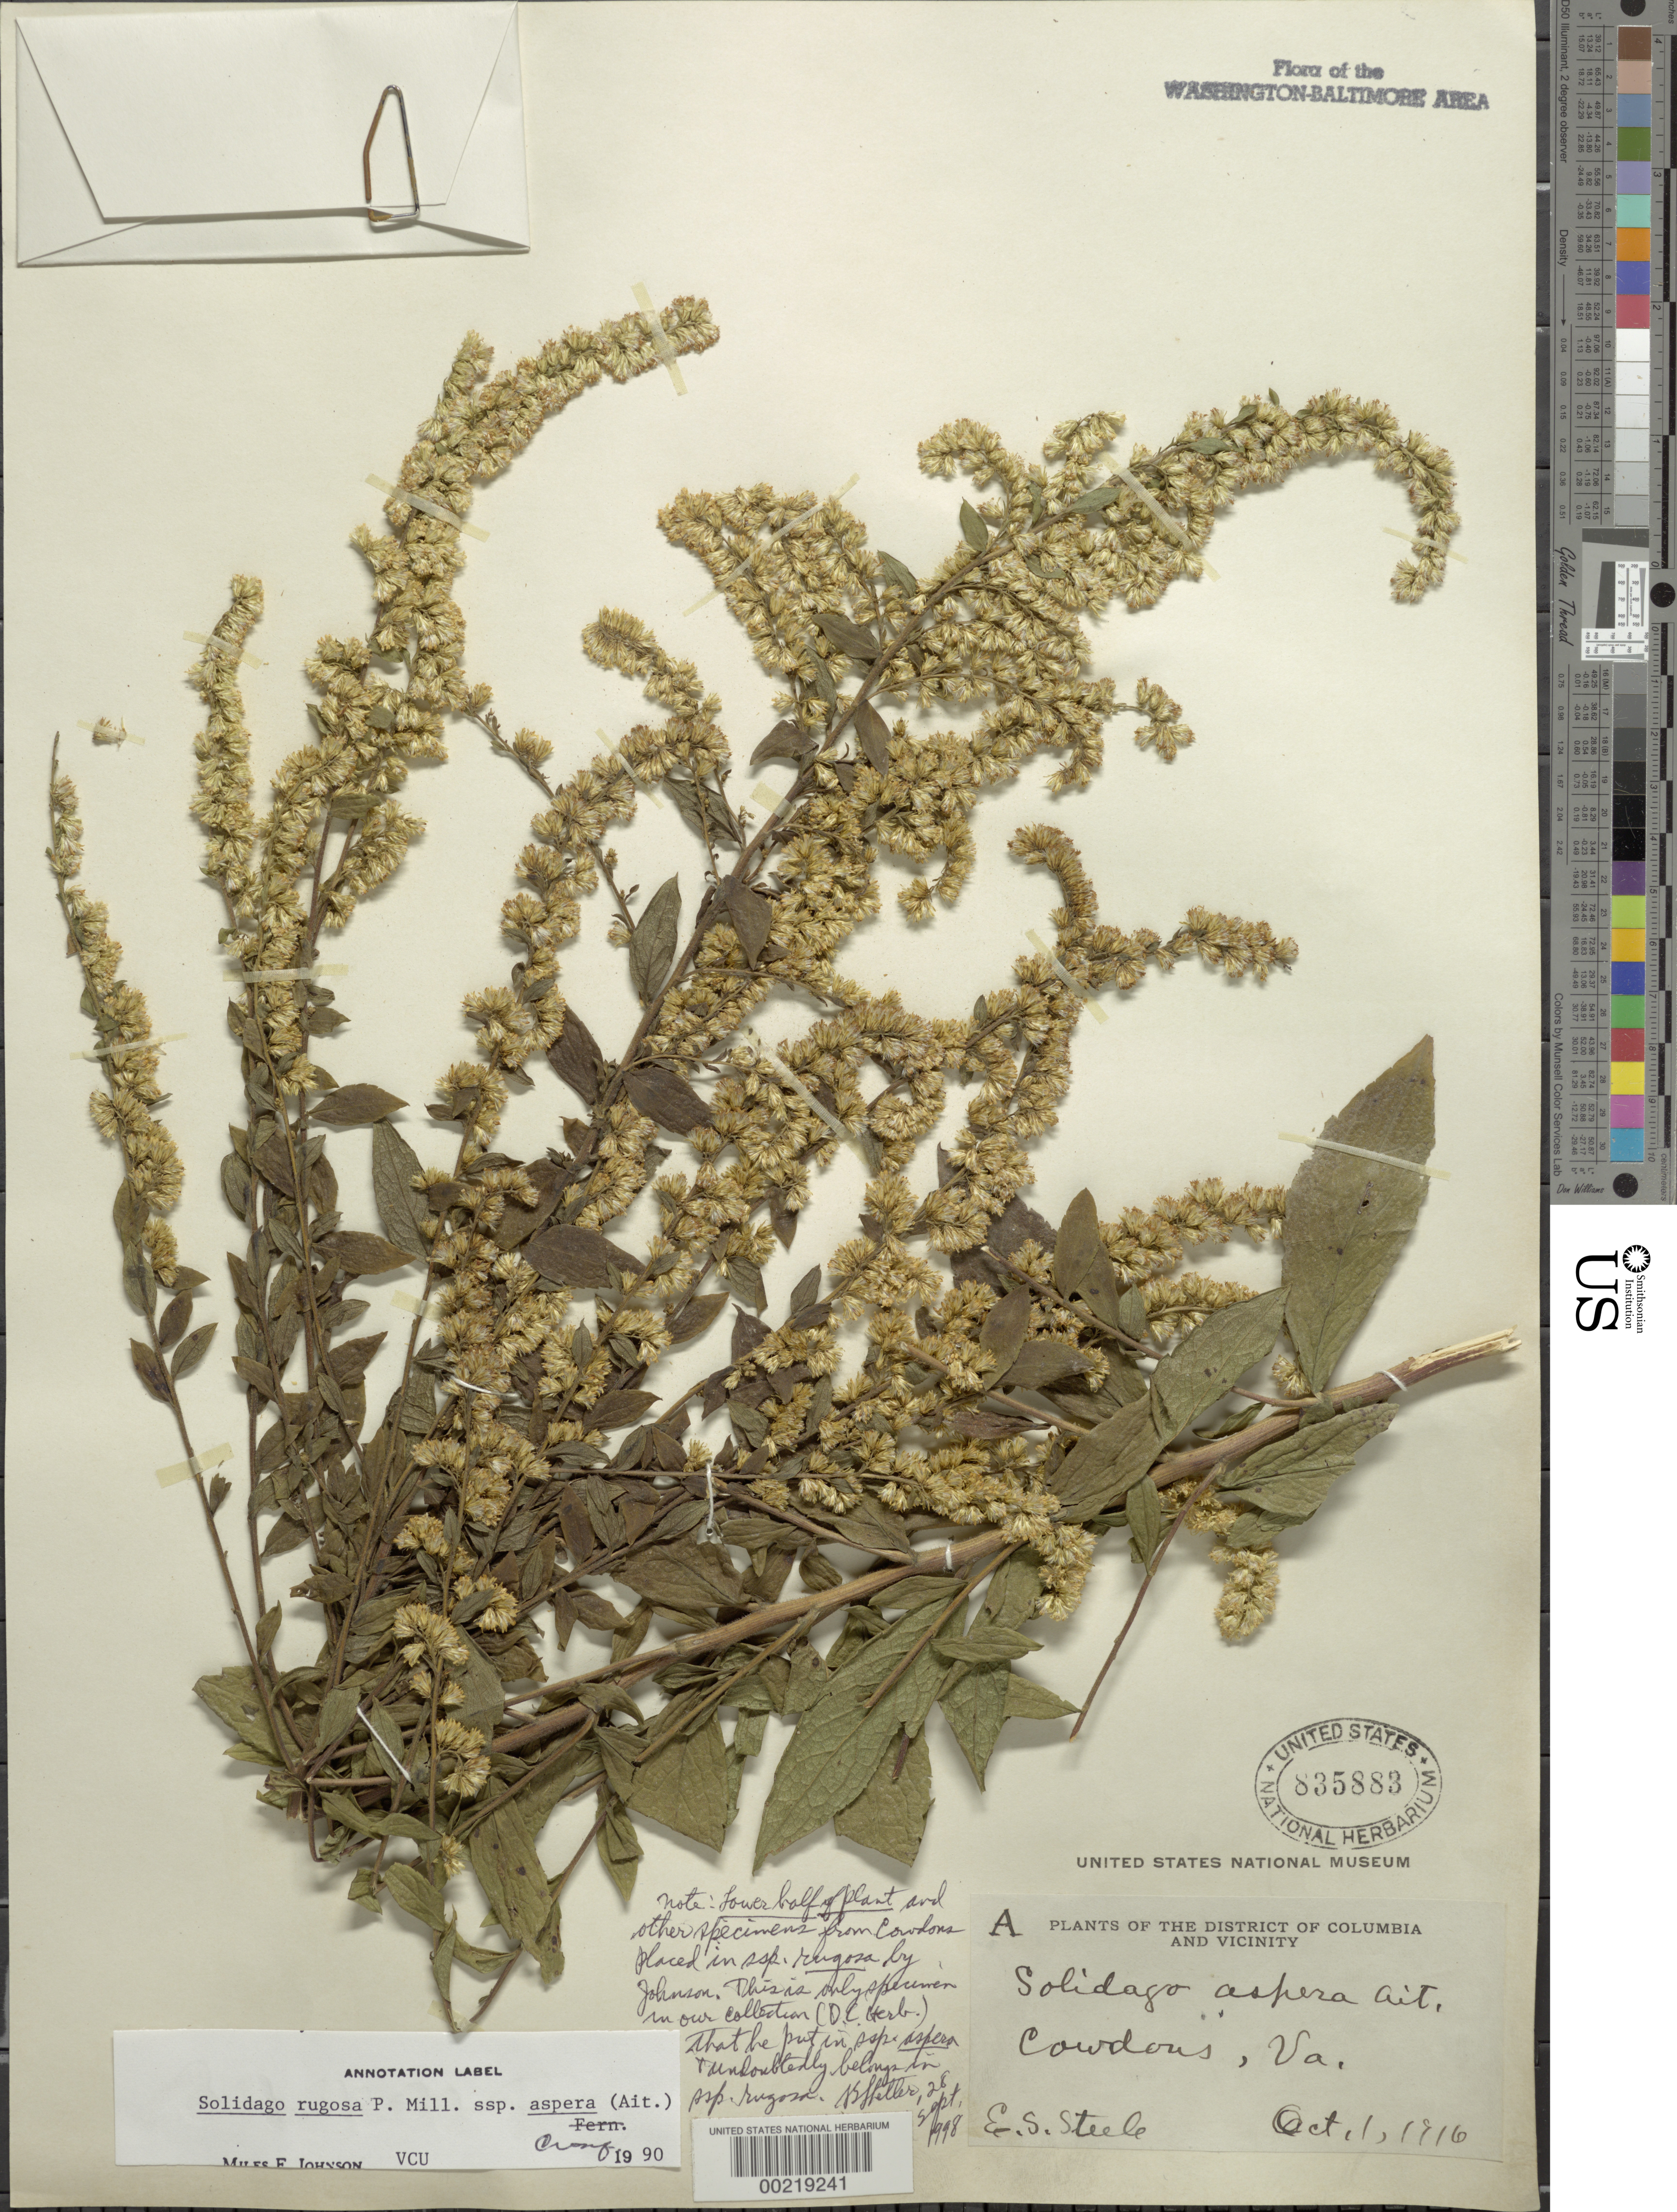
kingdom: Plantae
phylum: Tracheophyta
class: Magnoliopsida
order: Asterales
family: Asteraceae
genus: Solidago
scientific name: Solidago rugosa subsp. rugosa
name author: Mill.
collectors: E. Steele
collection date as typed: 01 Oct 1916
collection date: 1916-10-01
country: United States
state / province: Virginia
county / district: Arlington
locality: Cowdons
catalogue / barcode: US 835883